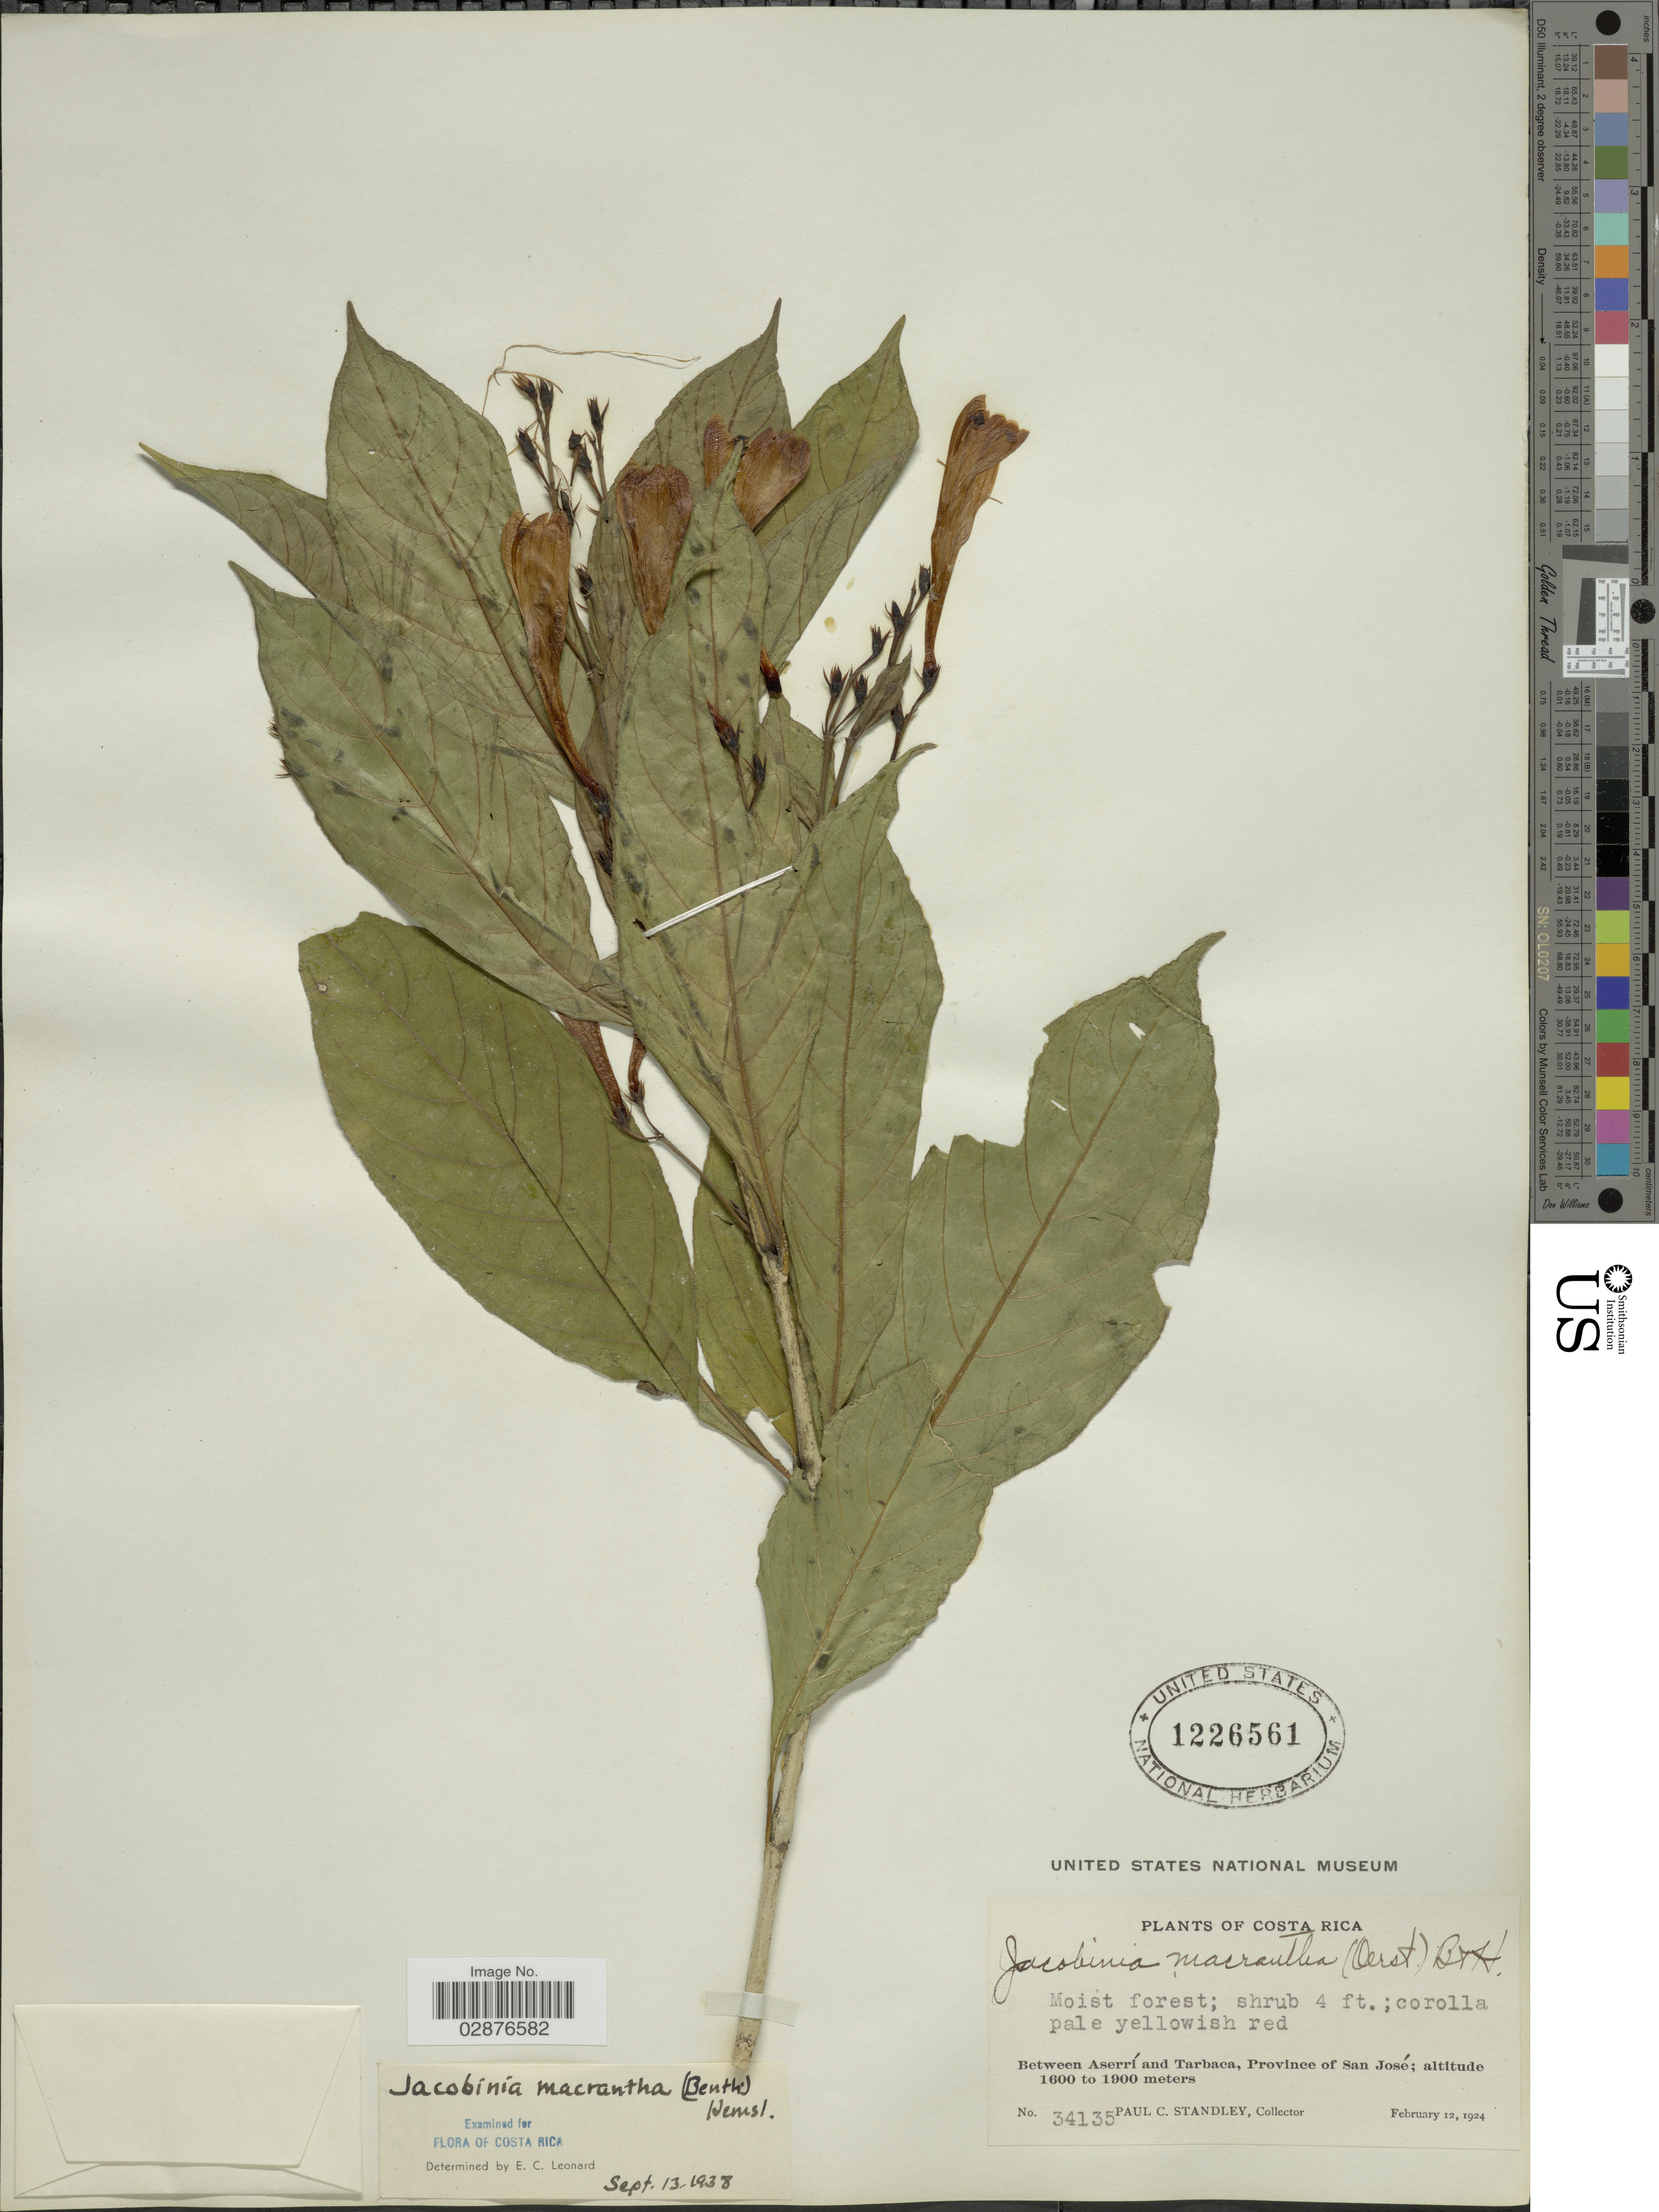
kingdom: Plantae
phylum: Tracheophyta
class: Magnoliopsida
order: Lamiales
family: Acanthaceae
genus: Justicia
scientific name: Justicia macrantha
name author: Benth.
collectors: P. C. Standley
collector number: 34135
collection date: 1924-02-12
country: Costa Rica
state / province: San José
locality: Between Aserrí and Tarbaca.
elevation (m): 1600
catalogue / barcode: US 1226561